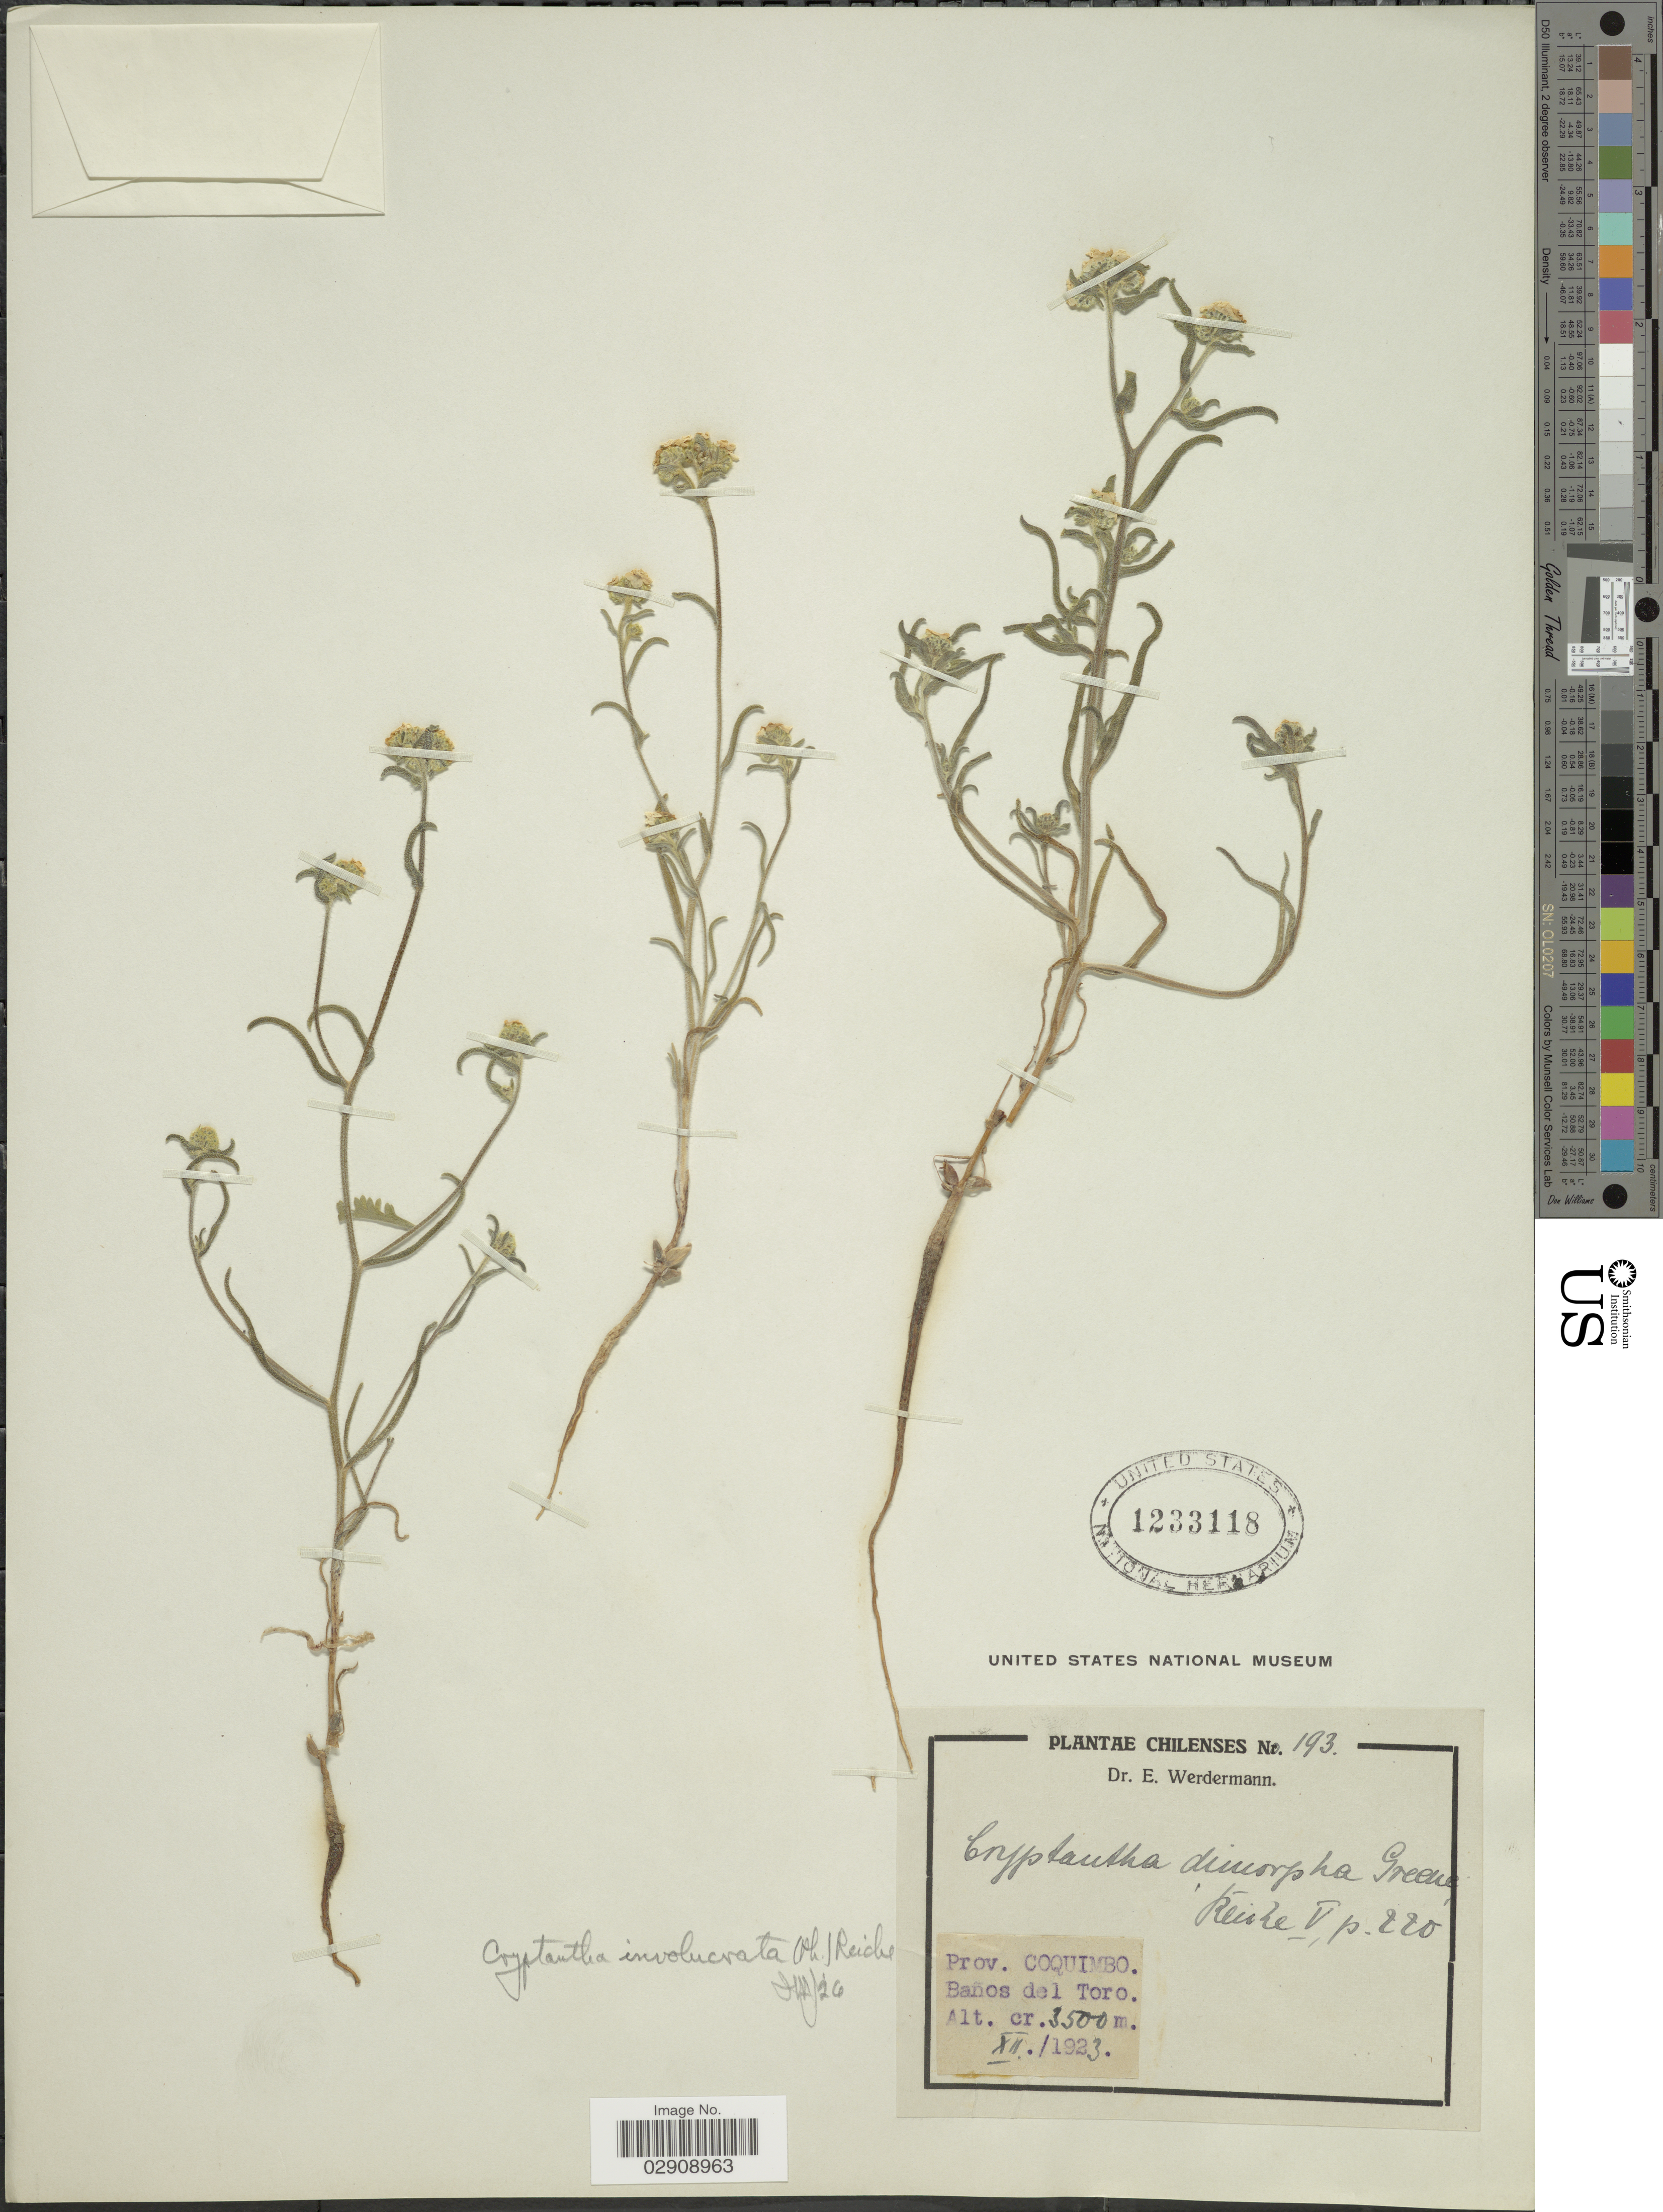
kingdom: Plantae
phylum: Tracheophyta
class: Magnoliopsida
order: Boraginales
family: Boraginaceae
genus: Cryptantha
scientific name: Cryptantha involucrata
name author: (Phil.) Reiche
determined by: Moroni, Pablo, (SI), Instituto de Botanica Darwinion (ARGENTINA)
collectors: E. Werdermann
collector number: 193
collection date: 1923-12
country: Chile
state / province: Coquimbo (IV)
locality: Prov. Coquimbo. Baños del Toro. Chile.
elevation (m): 3500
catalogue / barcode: US 1233118